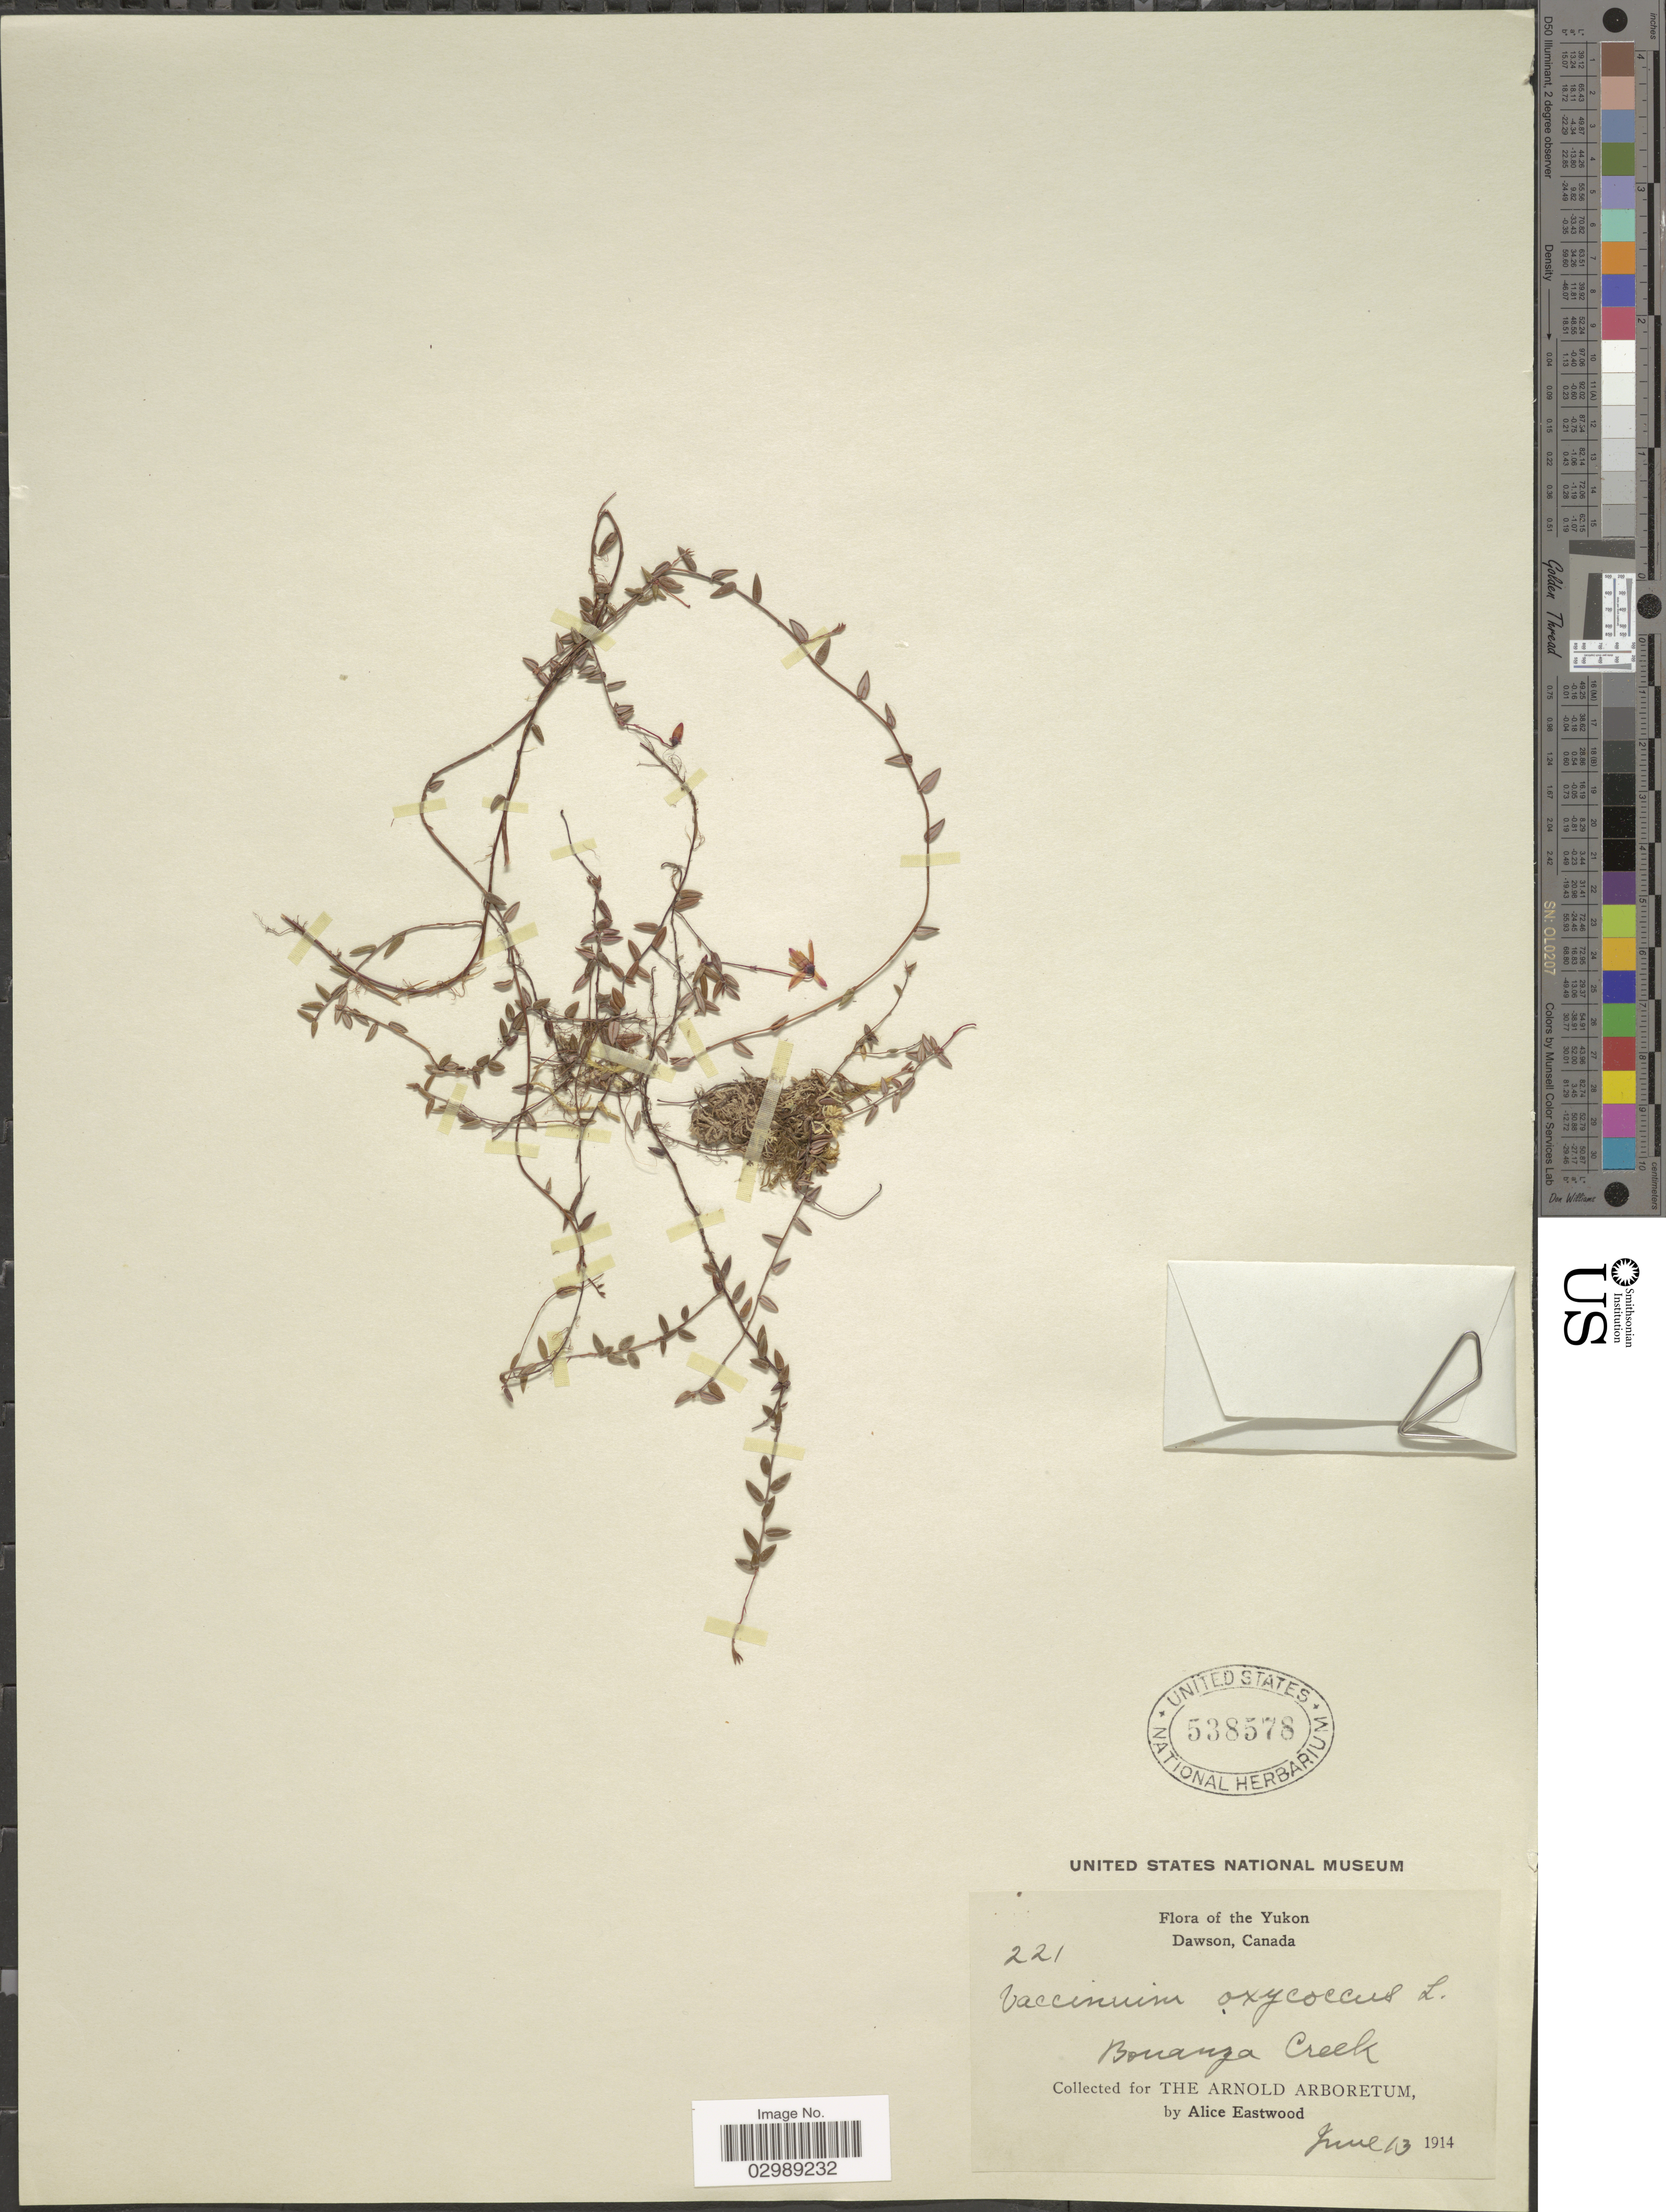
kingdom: Plantae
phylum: Tracheophyta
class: Magnoliopsida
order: Ericales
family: Ericaceae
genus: Vaccinium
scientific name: Vaccinium oxycoccos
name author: L.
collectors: A. Eastwood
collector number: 221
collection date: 1914-06-13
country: Canada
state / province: Yukon Territory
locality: Dawson, Bonanza Creek.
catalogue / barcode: US 538578